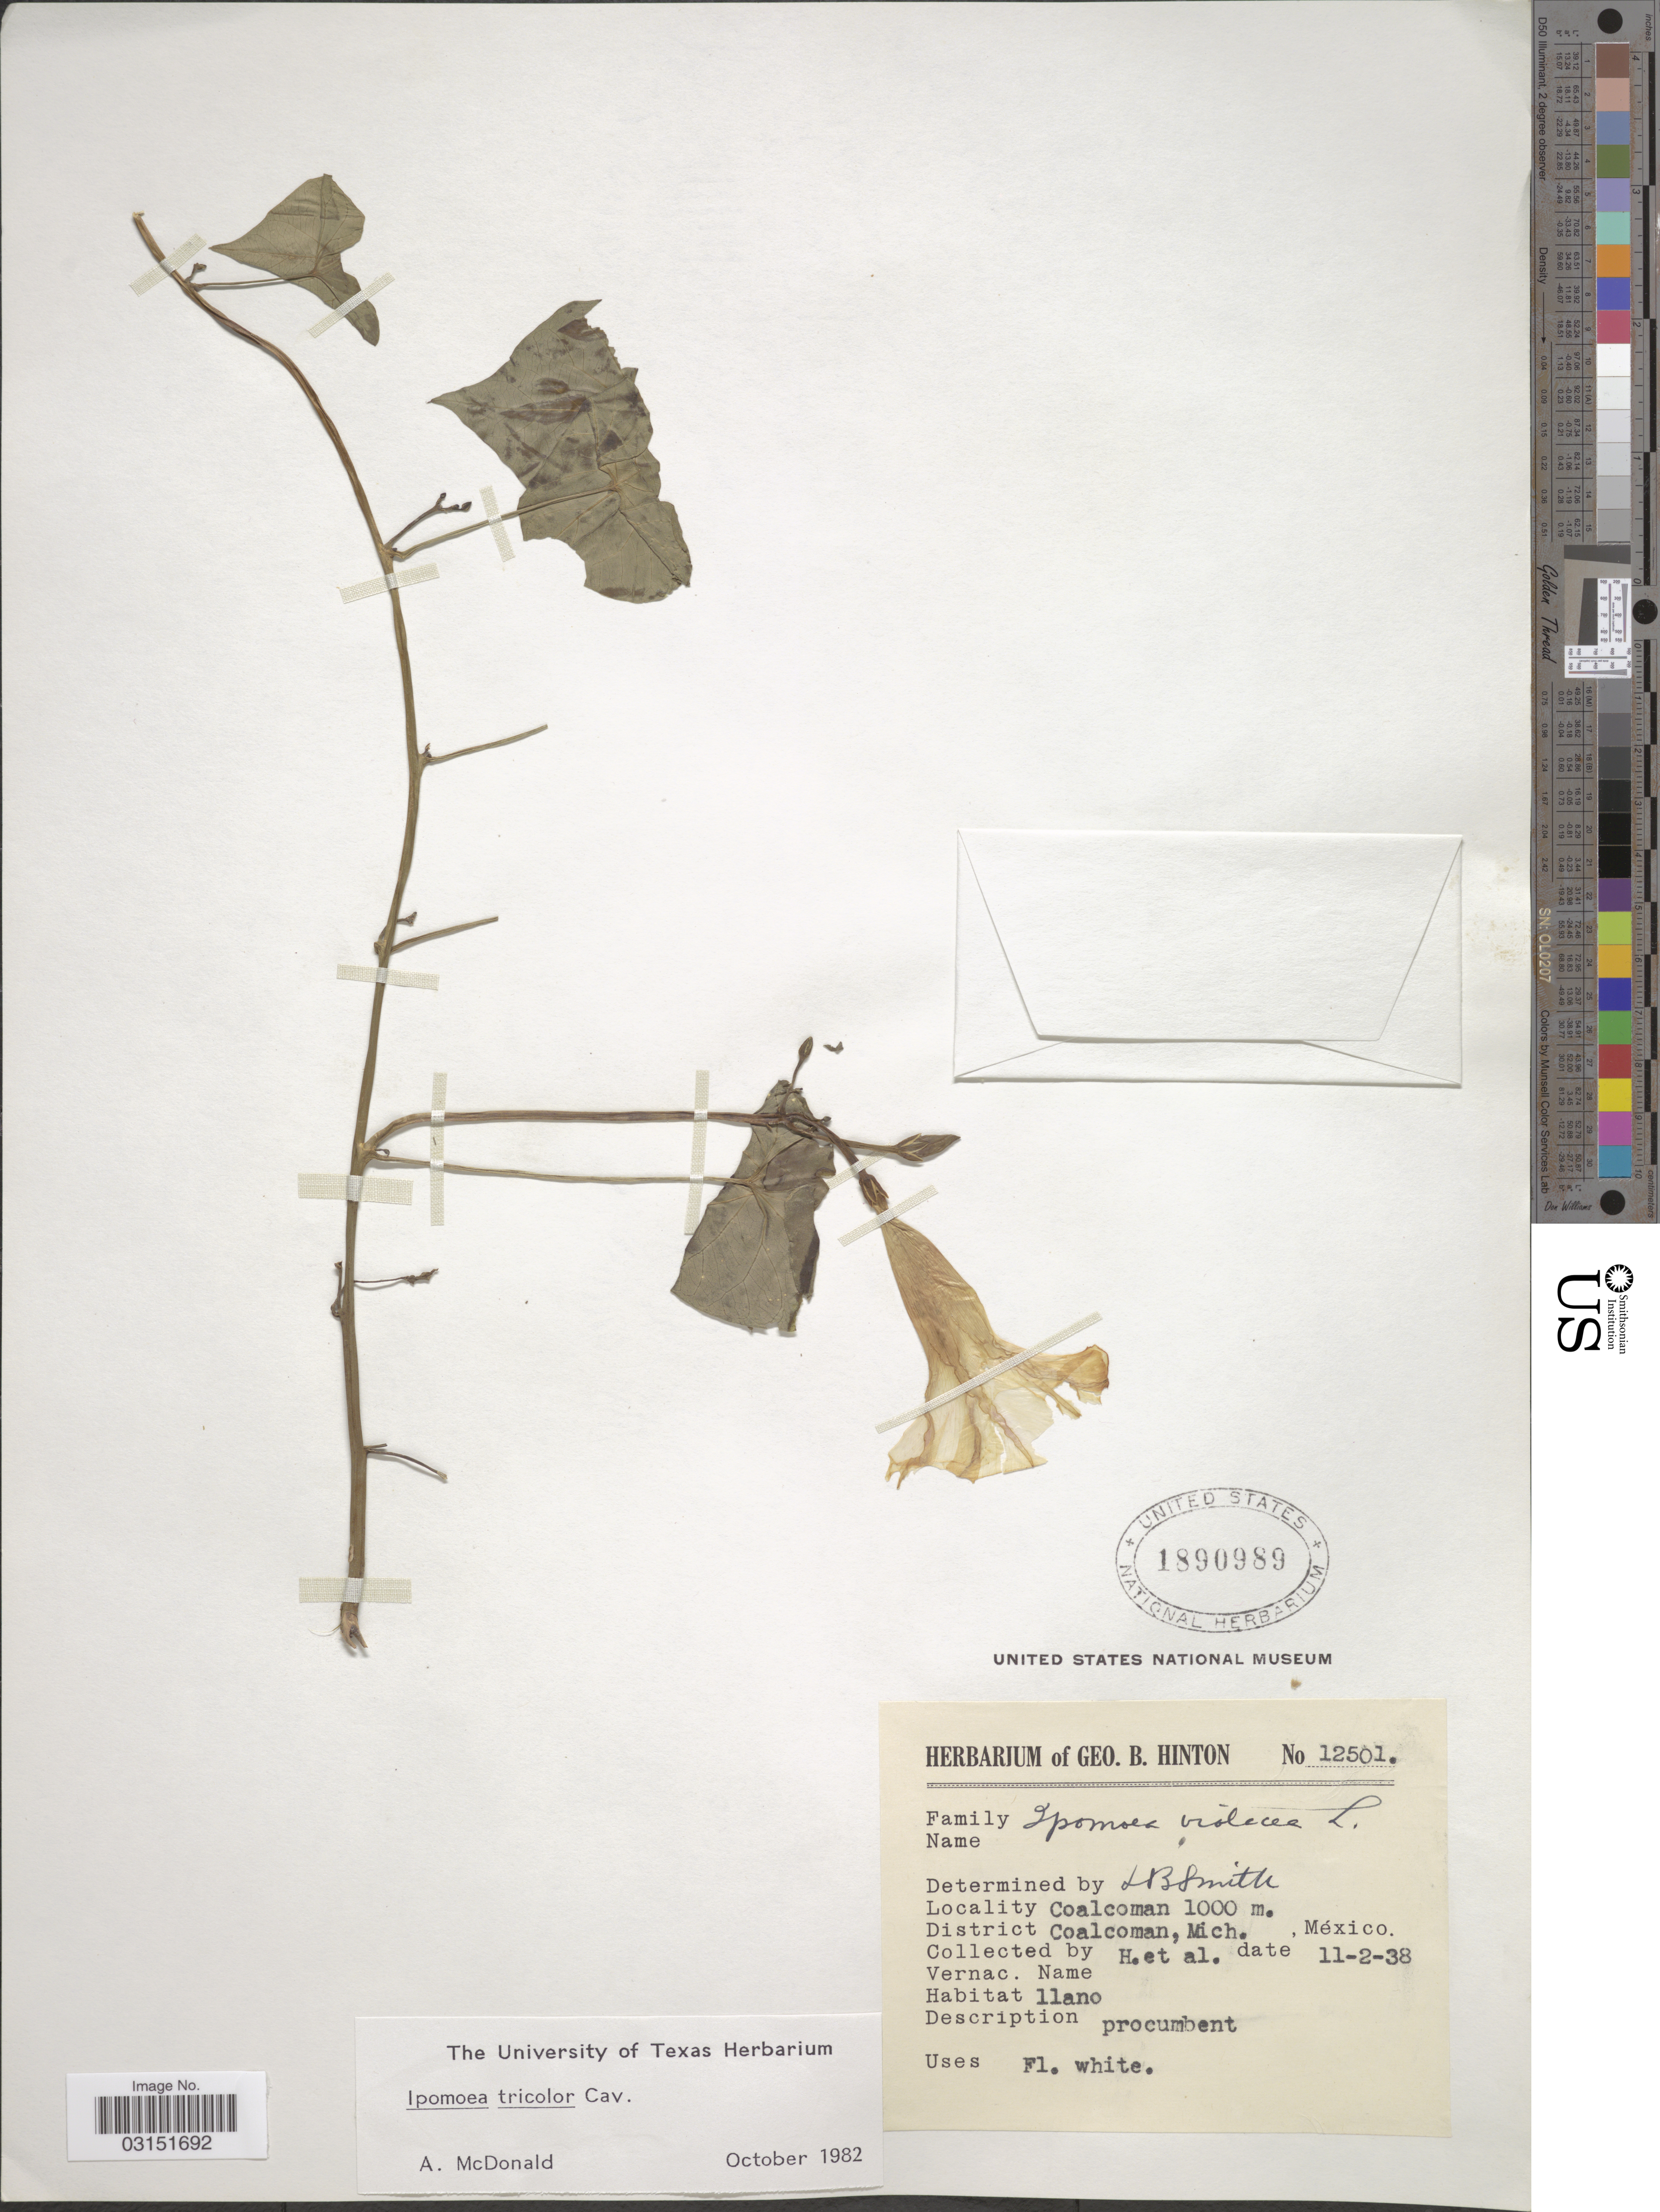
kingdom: Plantae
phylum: Tracheophyta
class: Magnoliopsida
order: Solanales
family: Convolvulaceae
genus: Ipomoea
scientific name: Ipomoea tricolor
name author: Cav.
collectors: G. B. Hinton & et al.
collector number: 12501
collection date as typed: Transcribed d/m/y: 11/2/38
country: Mexico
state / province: Michoacán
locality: Coalcoman. District Coalcoman.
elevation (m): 1000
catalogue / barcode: US 1890989